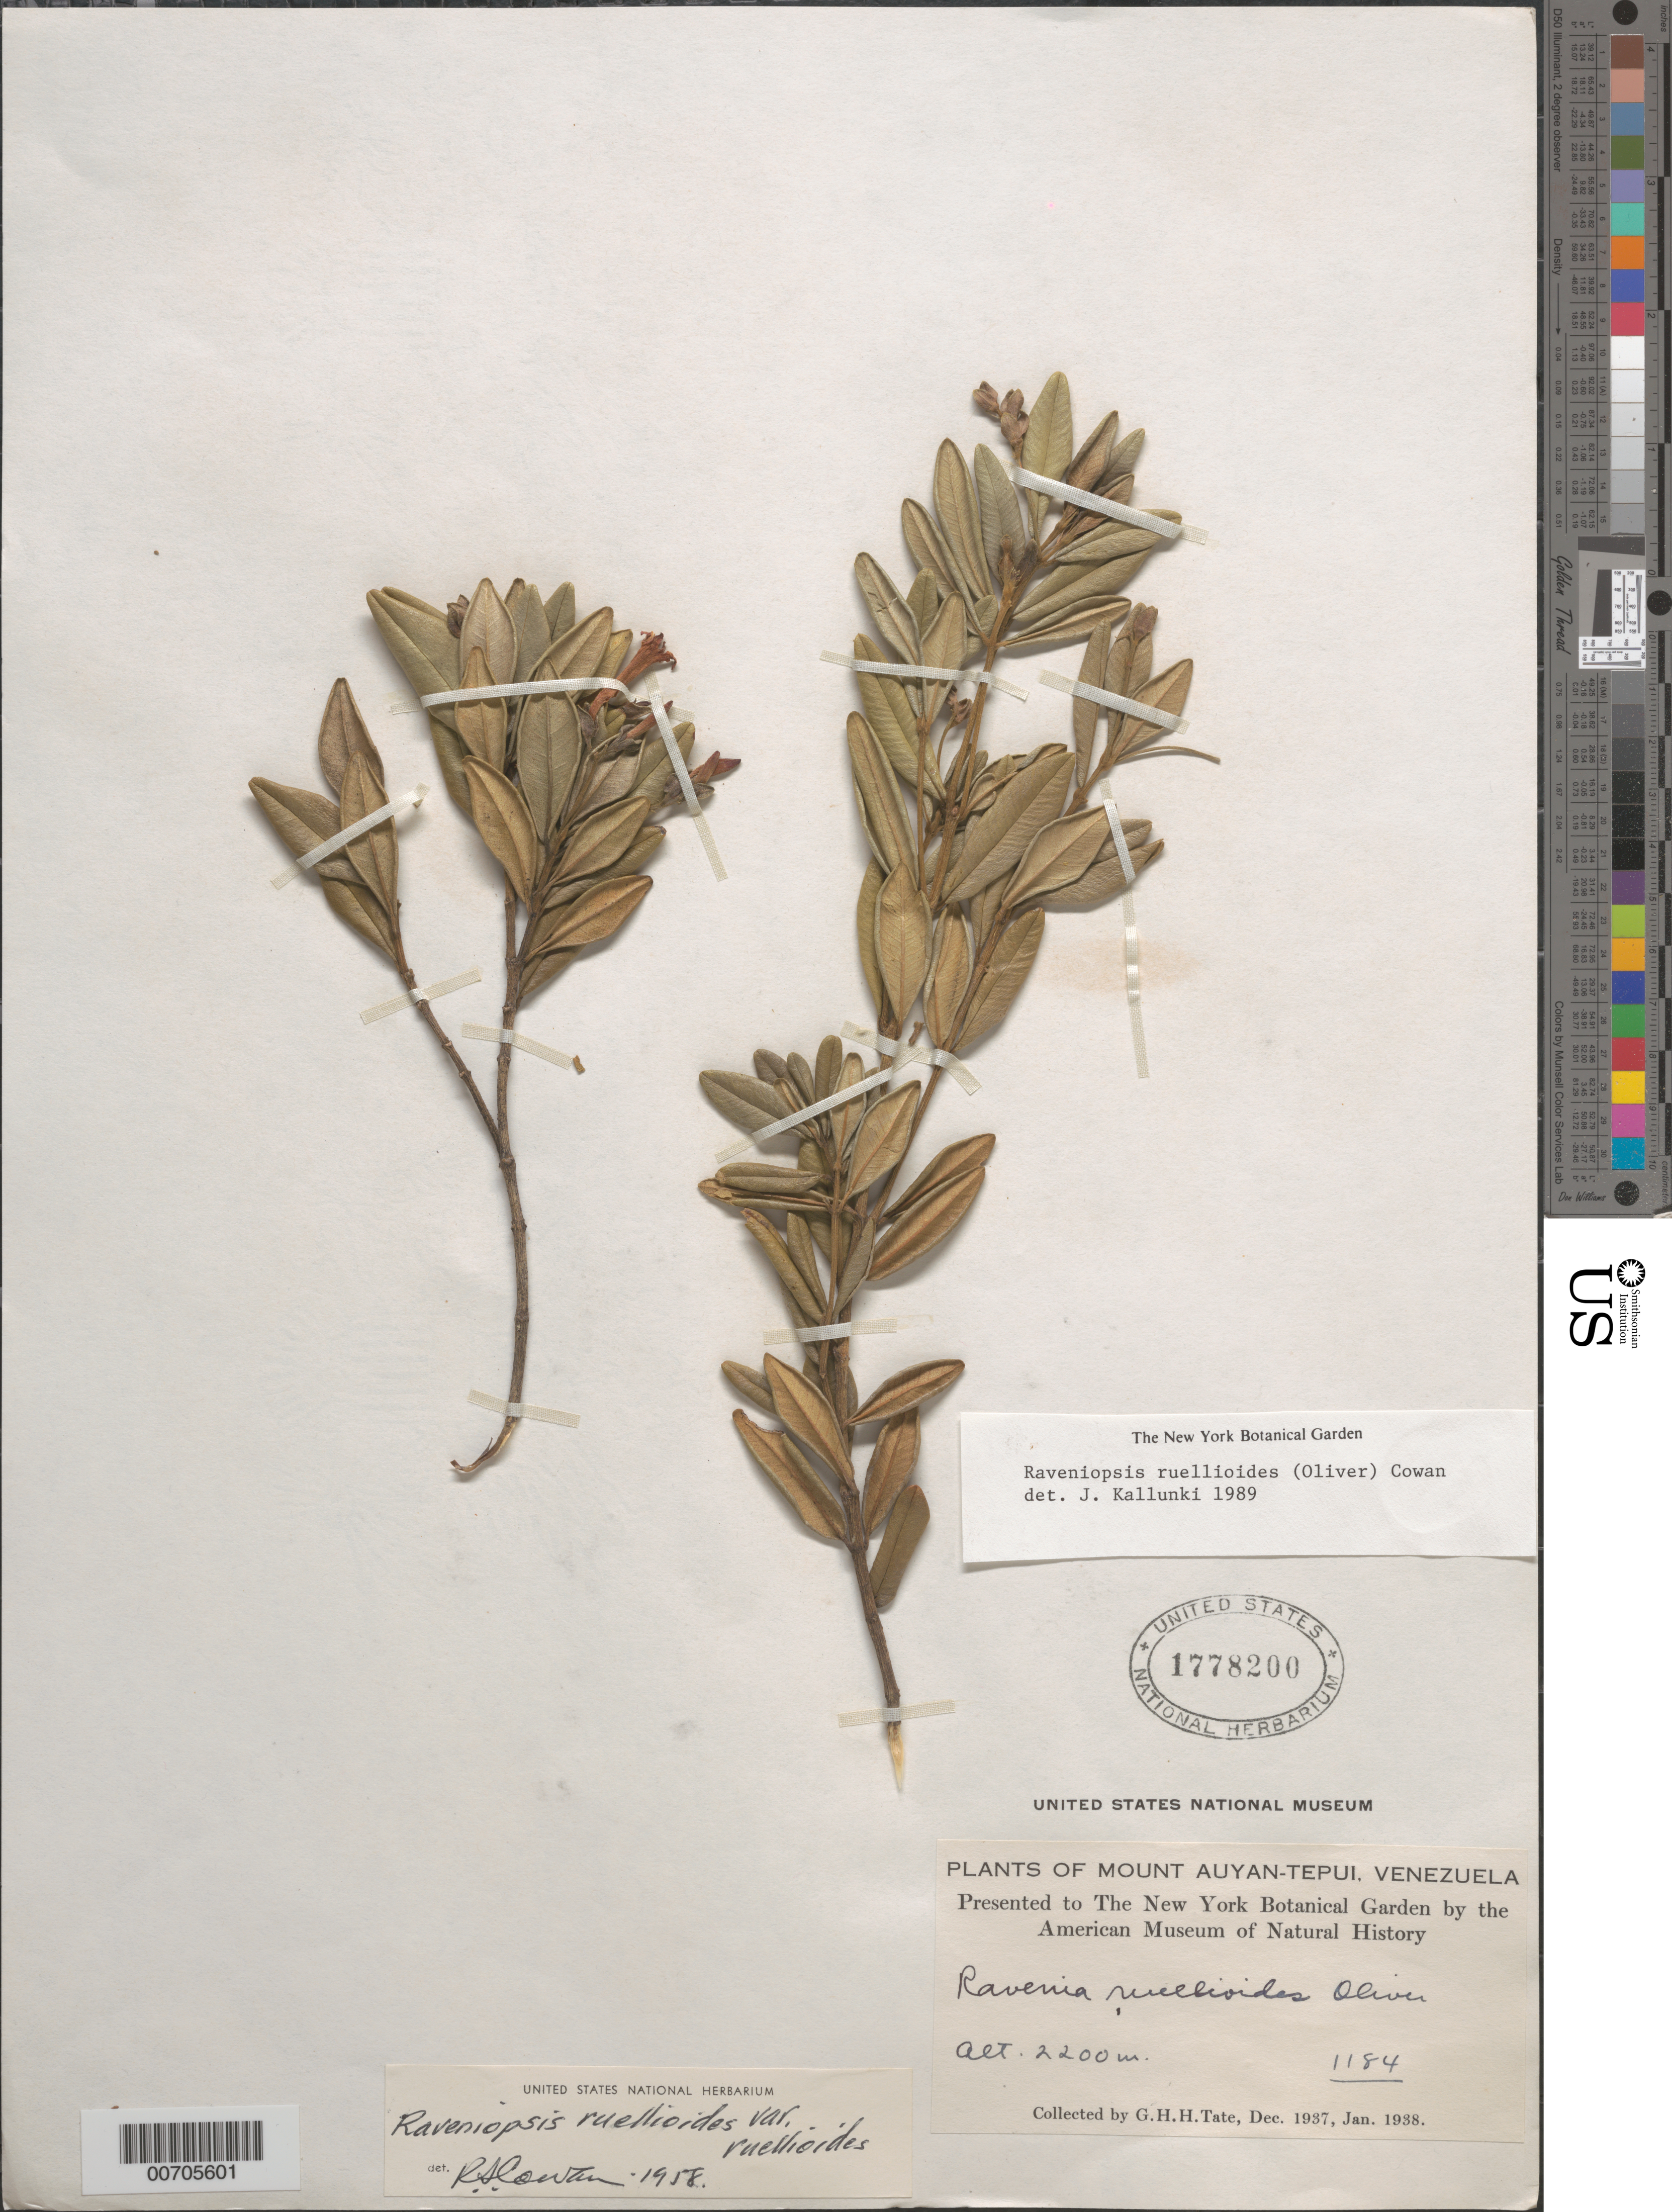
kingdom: Plantae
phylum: Tracheophyta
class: Magnoliopsida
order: Sapindales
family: Rutaceae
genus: Raveniopsis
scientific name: Raveniopsis ruellioides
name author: (Oliv.) R.S. Cowan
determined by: Kallunki, Jacquelyn A.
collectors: G. H. H.Tate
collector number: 1184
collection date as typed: Dec-37 to Jan-38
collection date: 1937-12/1938-01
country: Venezuela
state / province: Bolívar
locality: Mt. Auyan-tepuí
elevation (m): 2200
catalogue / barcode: US 1778200